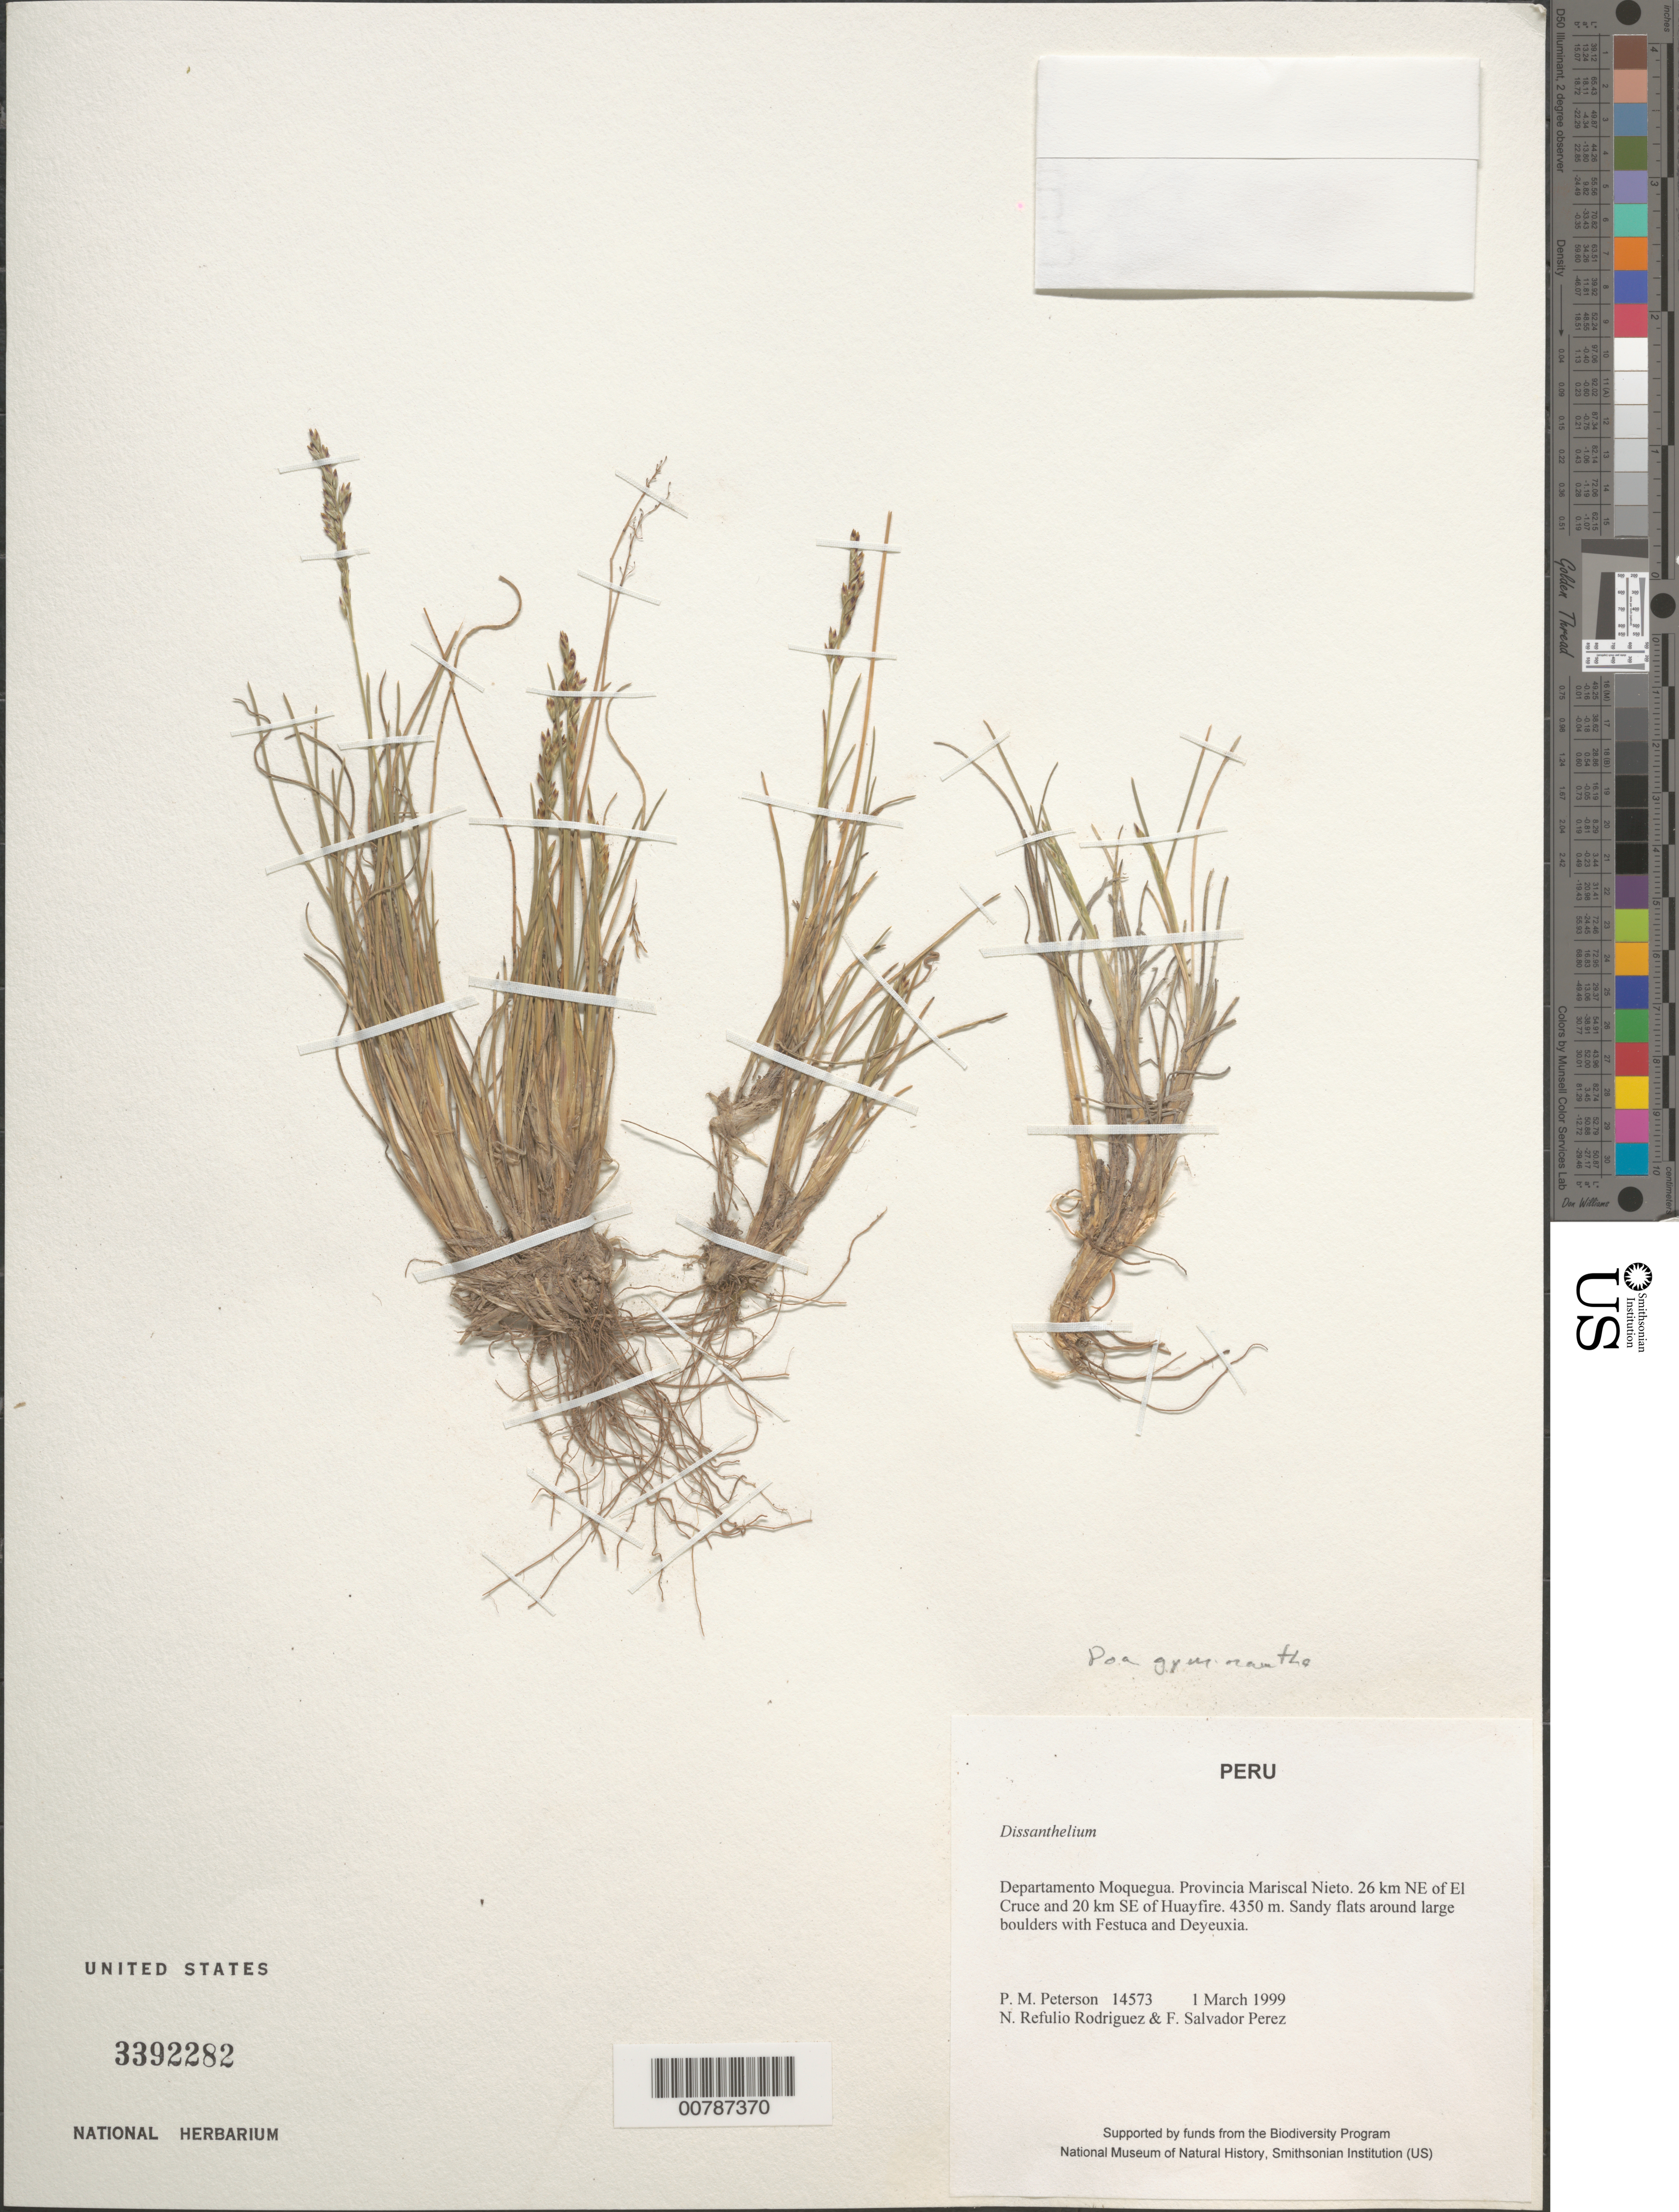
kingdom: Plantae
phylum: Tracheophyta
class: Liliopsida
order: Poales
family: Poaceae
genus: Poa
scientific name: Poa gymnantha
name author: Pilg.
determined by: Soreng, Robert J., Research Associate (BOT), Smithsonian Institution - National Museum of Natural History (UNITED STATES)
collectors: P. M. Peterson, N. Refulio-Rodríguez & F. Salvador Perez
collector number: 14573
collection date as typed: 01 Mar 1999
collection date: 1999-03-01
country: Peru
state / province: Moquegua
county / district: Mariscal Nieto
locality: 26 km NE of El Cruce and 20 km SE of Huayfire.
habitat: Sandy flats around large boulders with Festuca and Deyeuxia.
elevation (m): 4350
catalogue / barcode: US 3392282